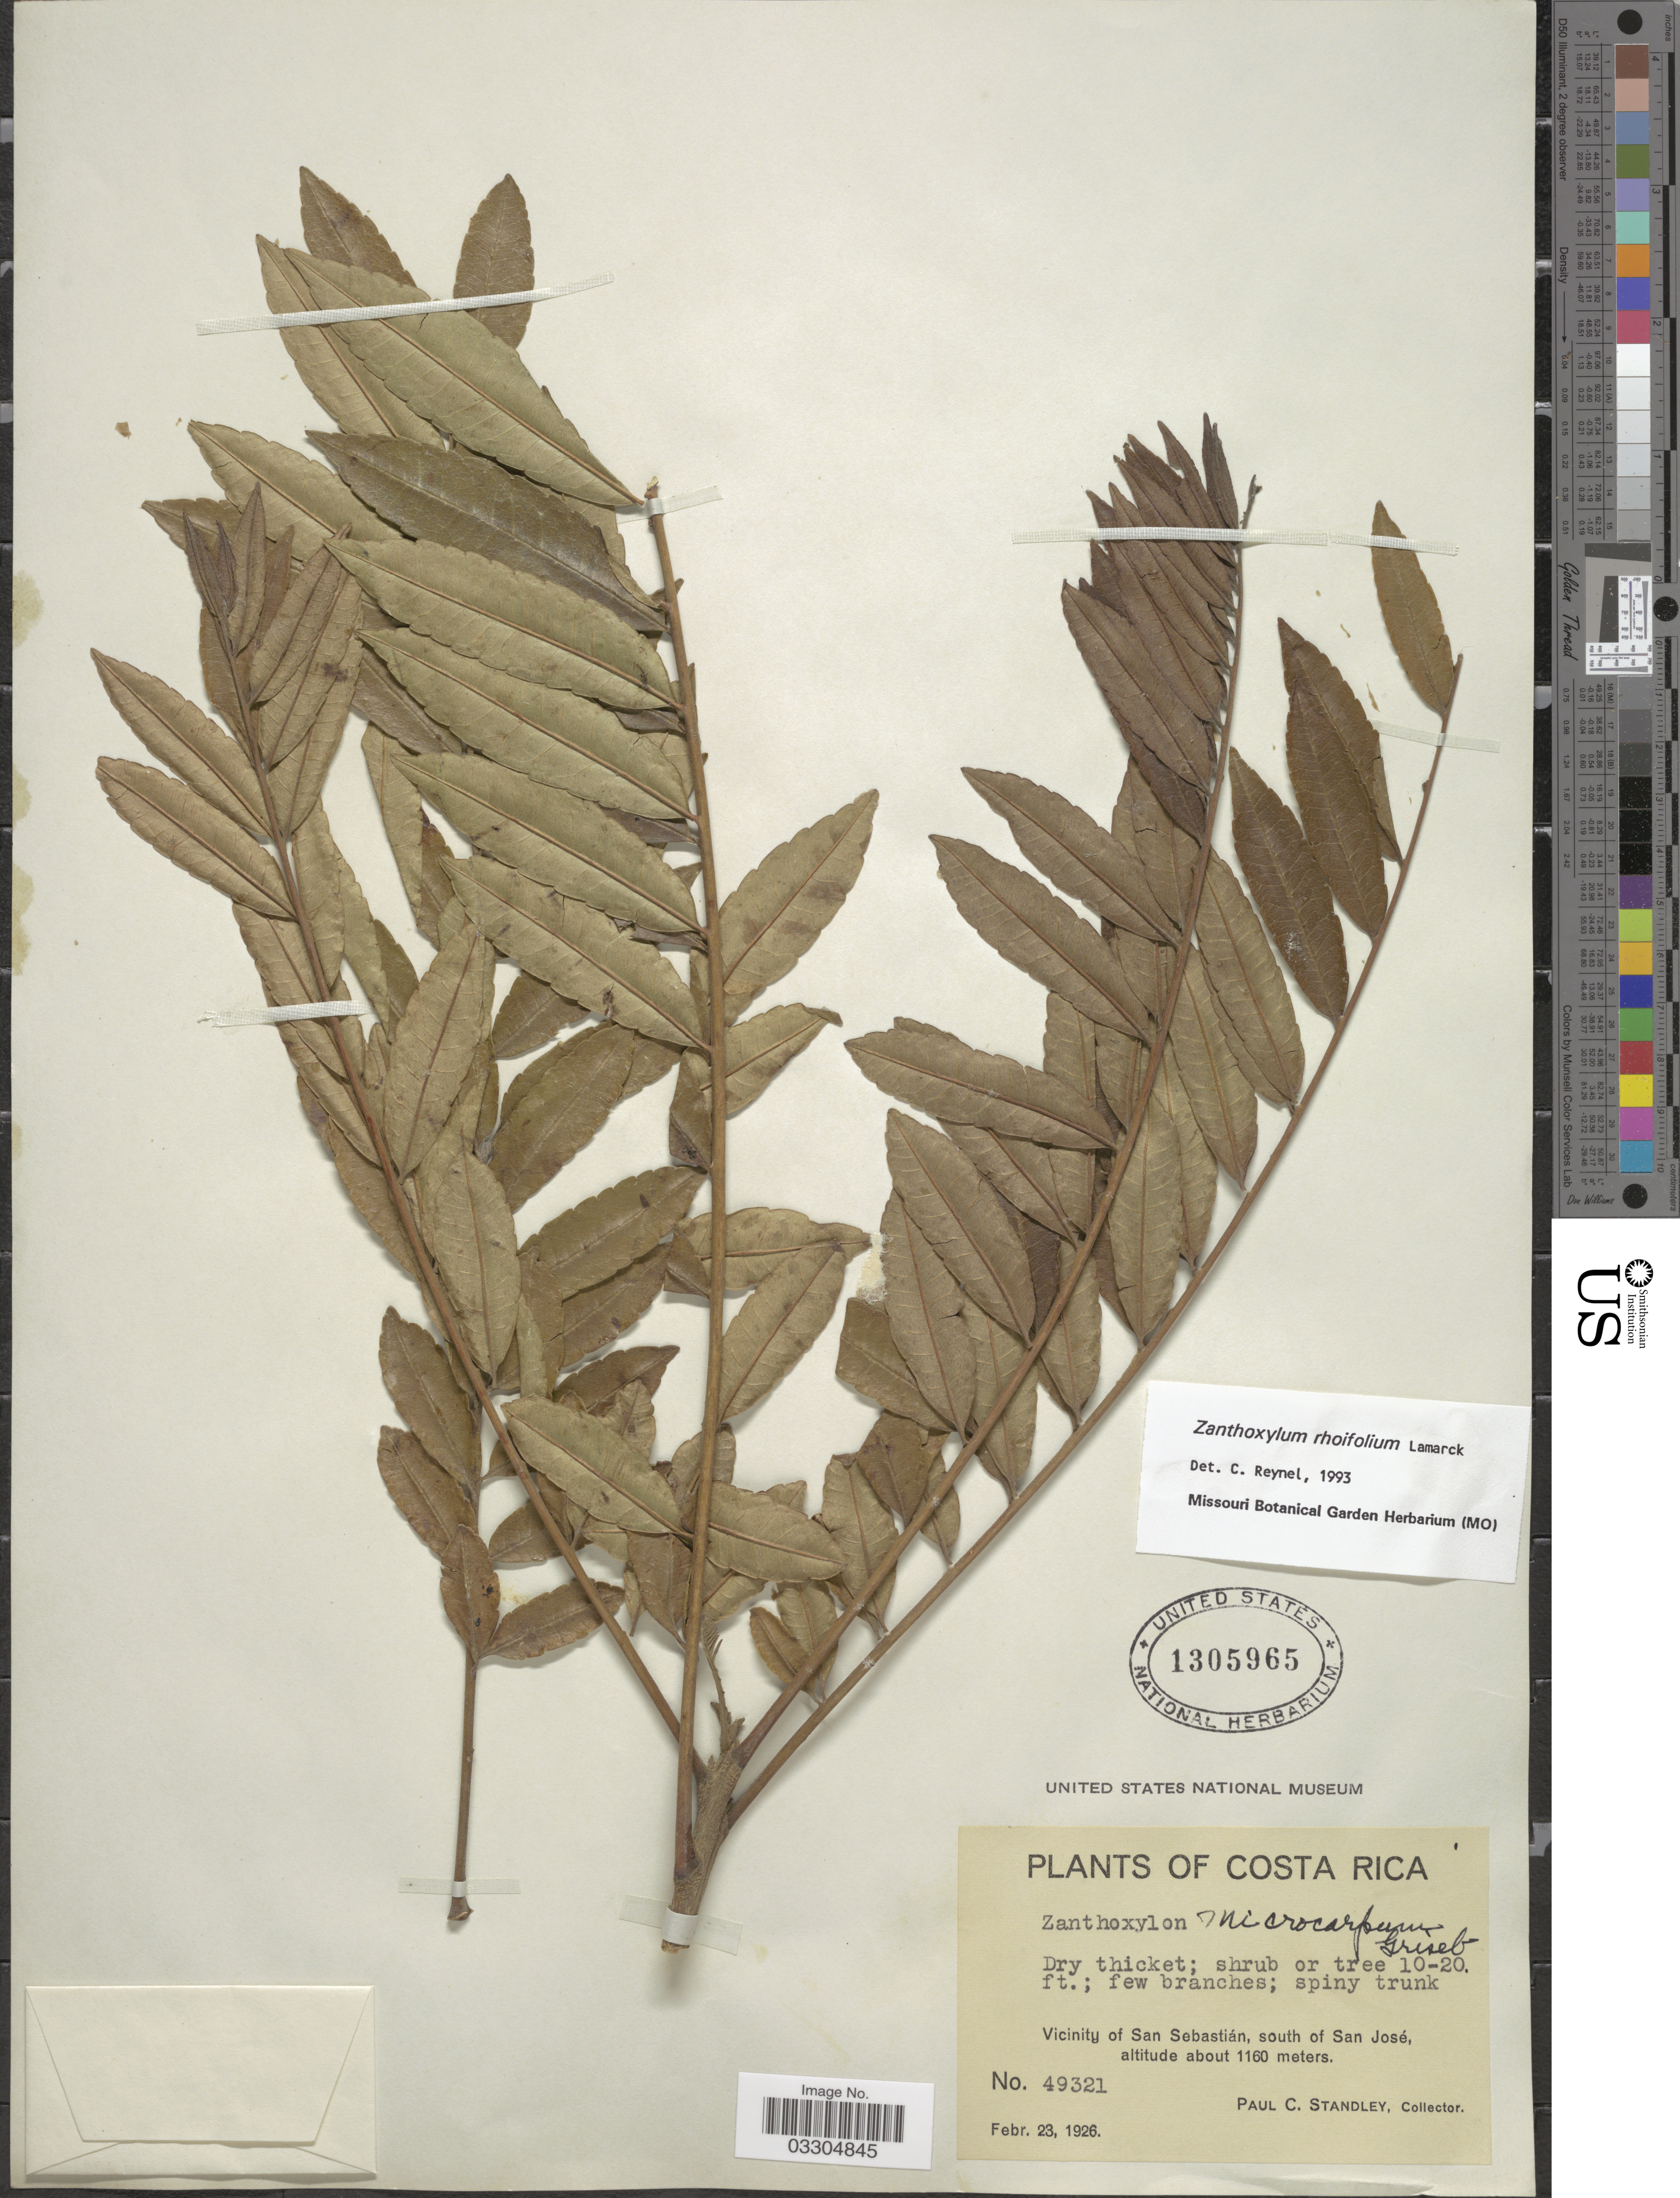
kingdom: Plantae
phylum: Tracheophyta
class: Magnoliopsida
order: Sapindales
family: Rutaceae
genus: Zanthoxylum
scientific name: Zanthoxylum rhoifolium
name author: Lam.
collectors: P. C. Standley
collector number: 49321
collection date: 1926-02-23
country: Costa Rica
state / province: San José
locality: Vicinity of San Sebastián, south of San José.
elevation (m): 1160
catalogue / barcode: US 1305965